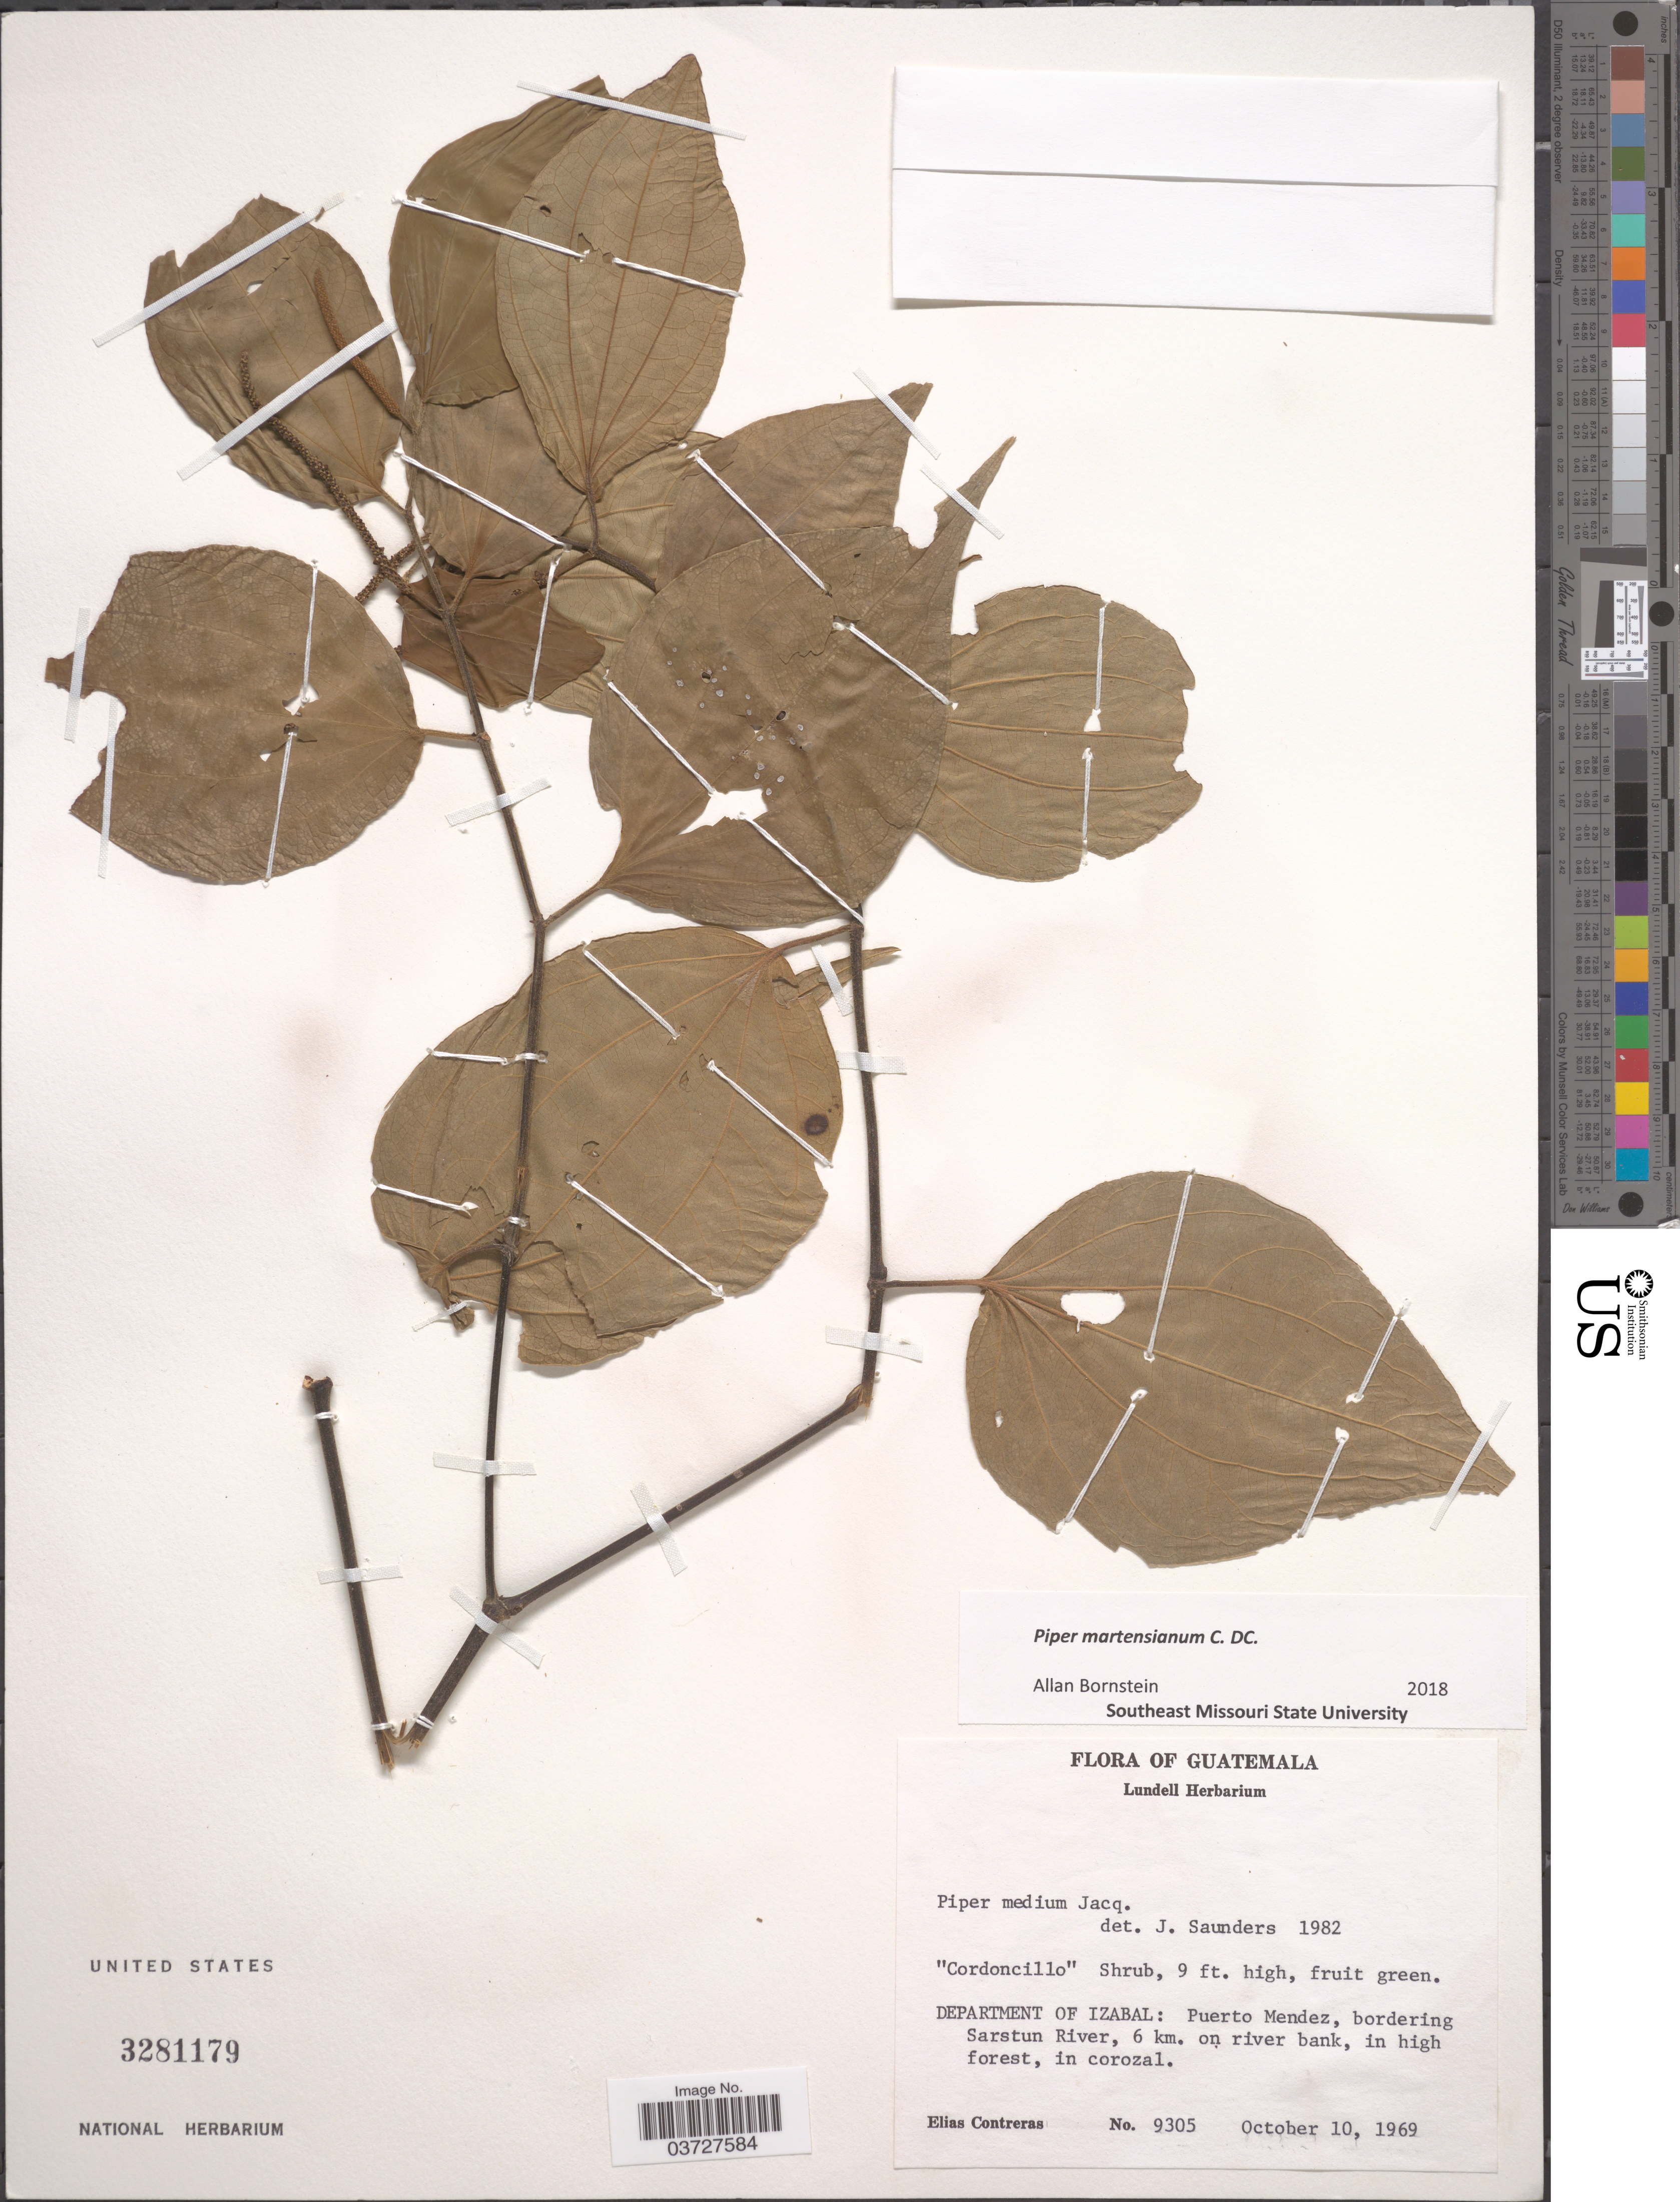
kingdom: Plantae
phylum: Tracheophyta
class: Magnoliopsida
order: Piperales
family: Piperaceae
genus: Piper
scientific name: Piper martensianum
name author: C. DC.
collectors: E. Contreras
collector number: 9305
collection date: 1969-10-10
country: Guatemala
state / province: Izabal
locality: Department of Izabal: Puerto Mendez, bordering Sarstun River, 6 km. on river bank, in high forest, in corozal.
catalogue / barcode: US 3281179